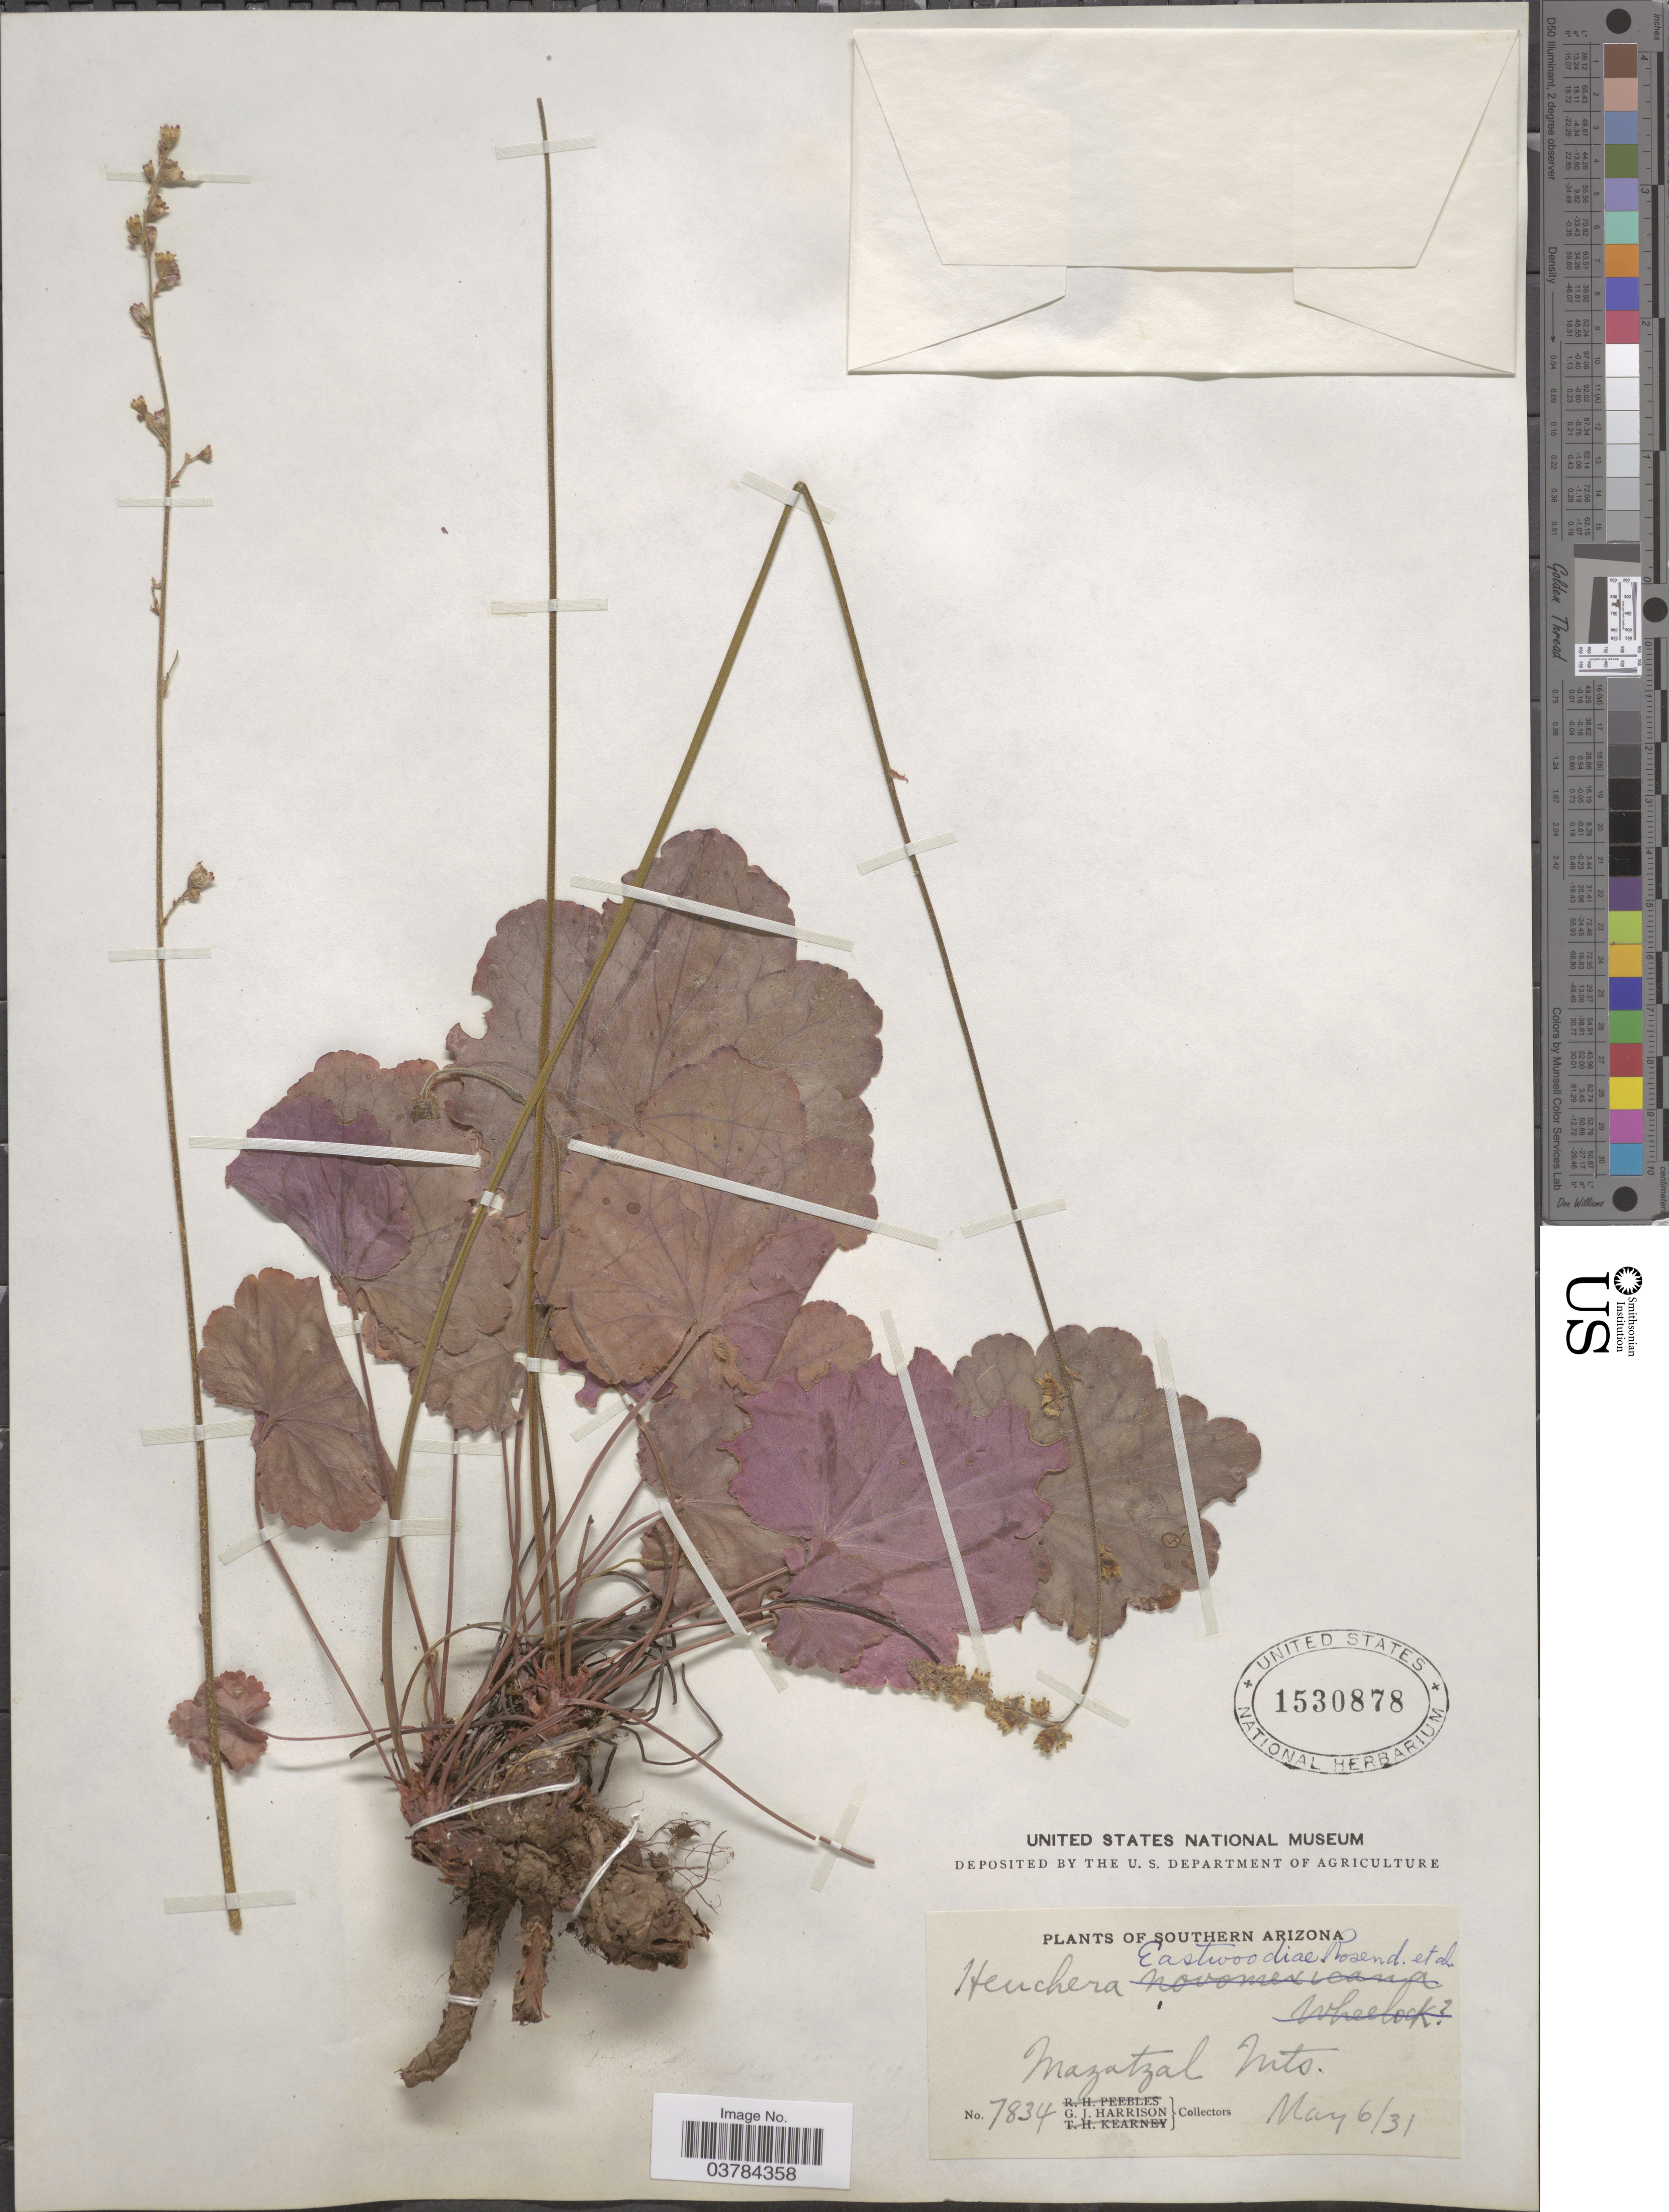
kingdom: Plantae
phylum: Tracheophyta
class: Magnoliopsida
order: Saxifragales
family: Saxifragaceae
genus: Heuchera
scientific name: Heuchera eastwoodiae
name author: Rosend. et al.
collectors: G. J. Harrison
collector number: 7834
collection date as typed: Transcribed d/m/y: 6/5/31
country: United States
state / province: Arizona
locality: Southern Arizona. Mazatzal Mts.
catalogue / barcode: US 1530878